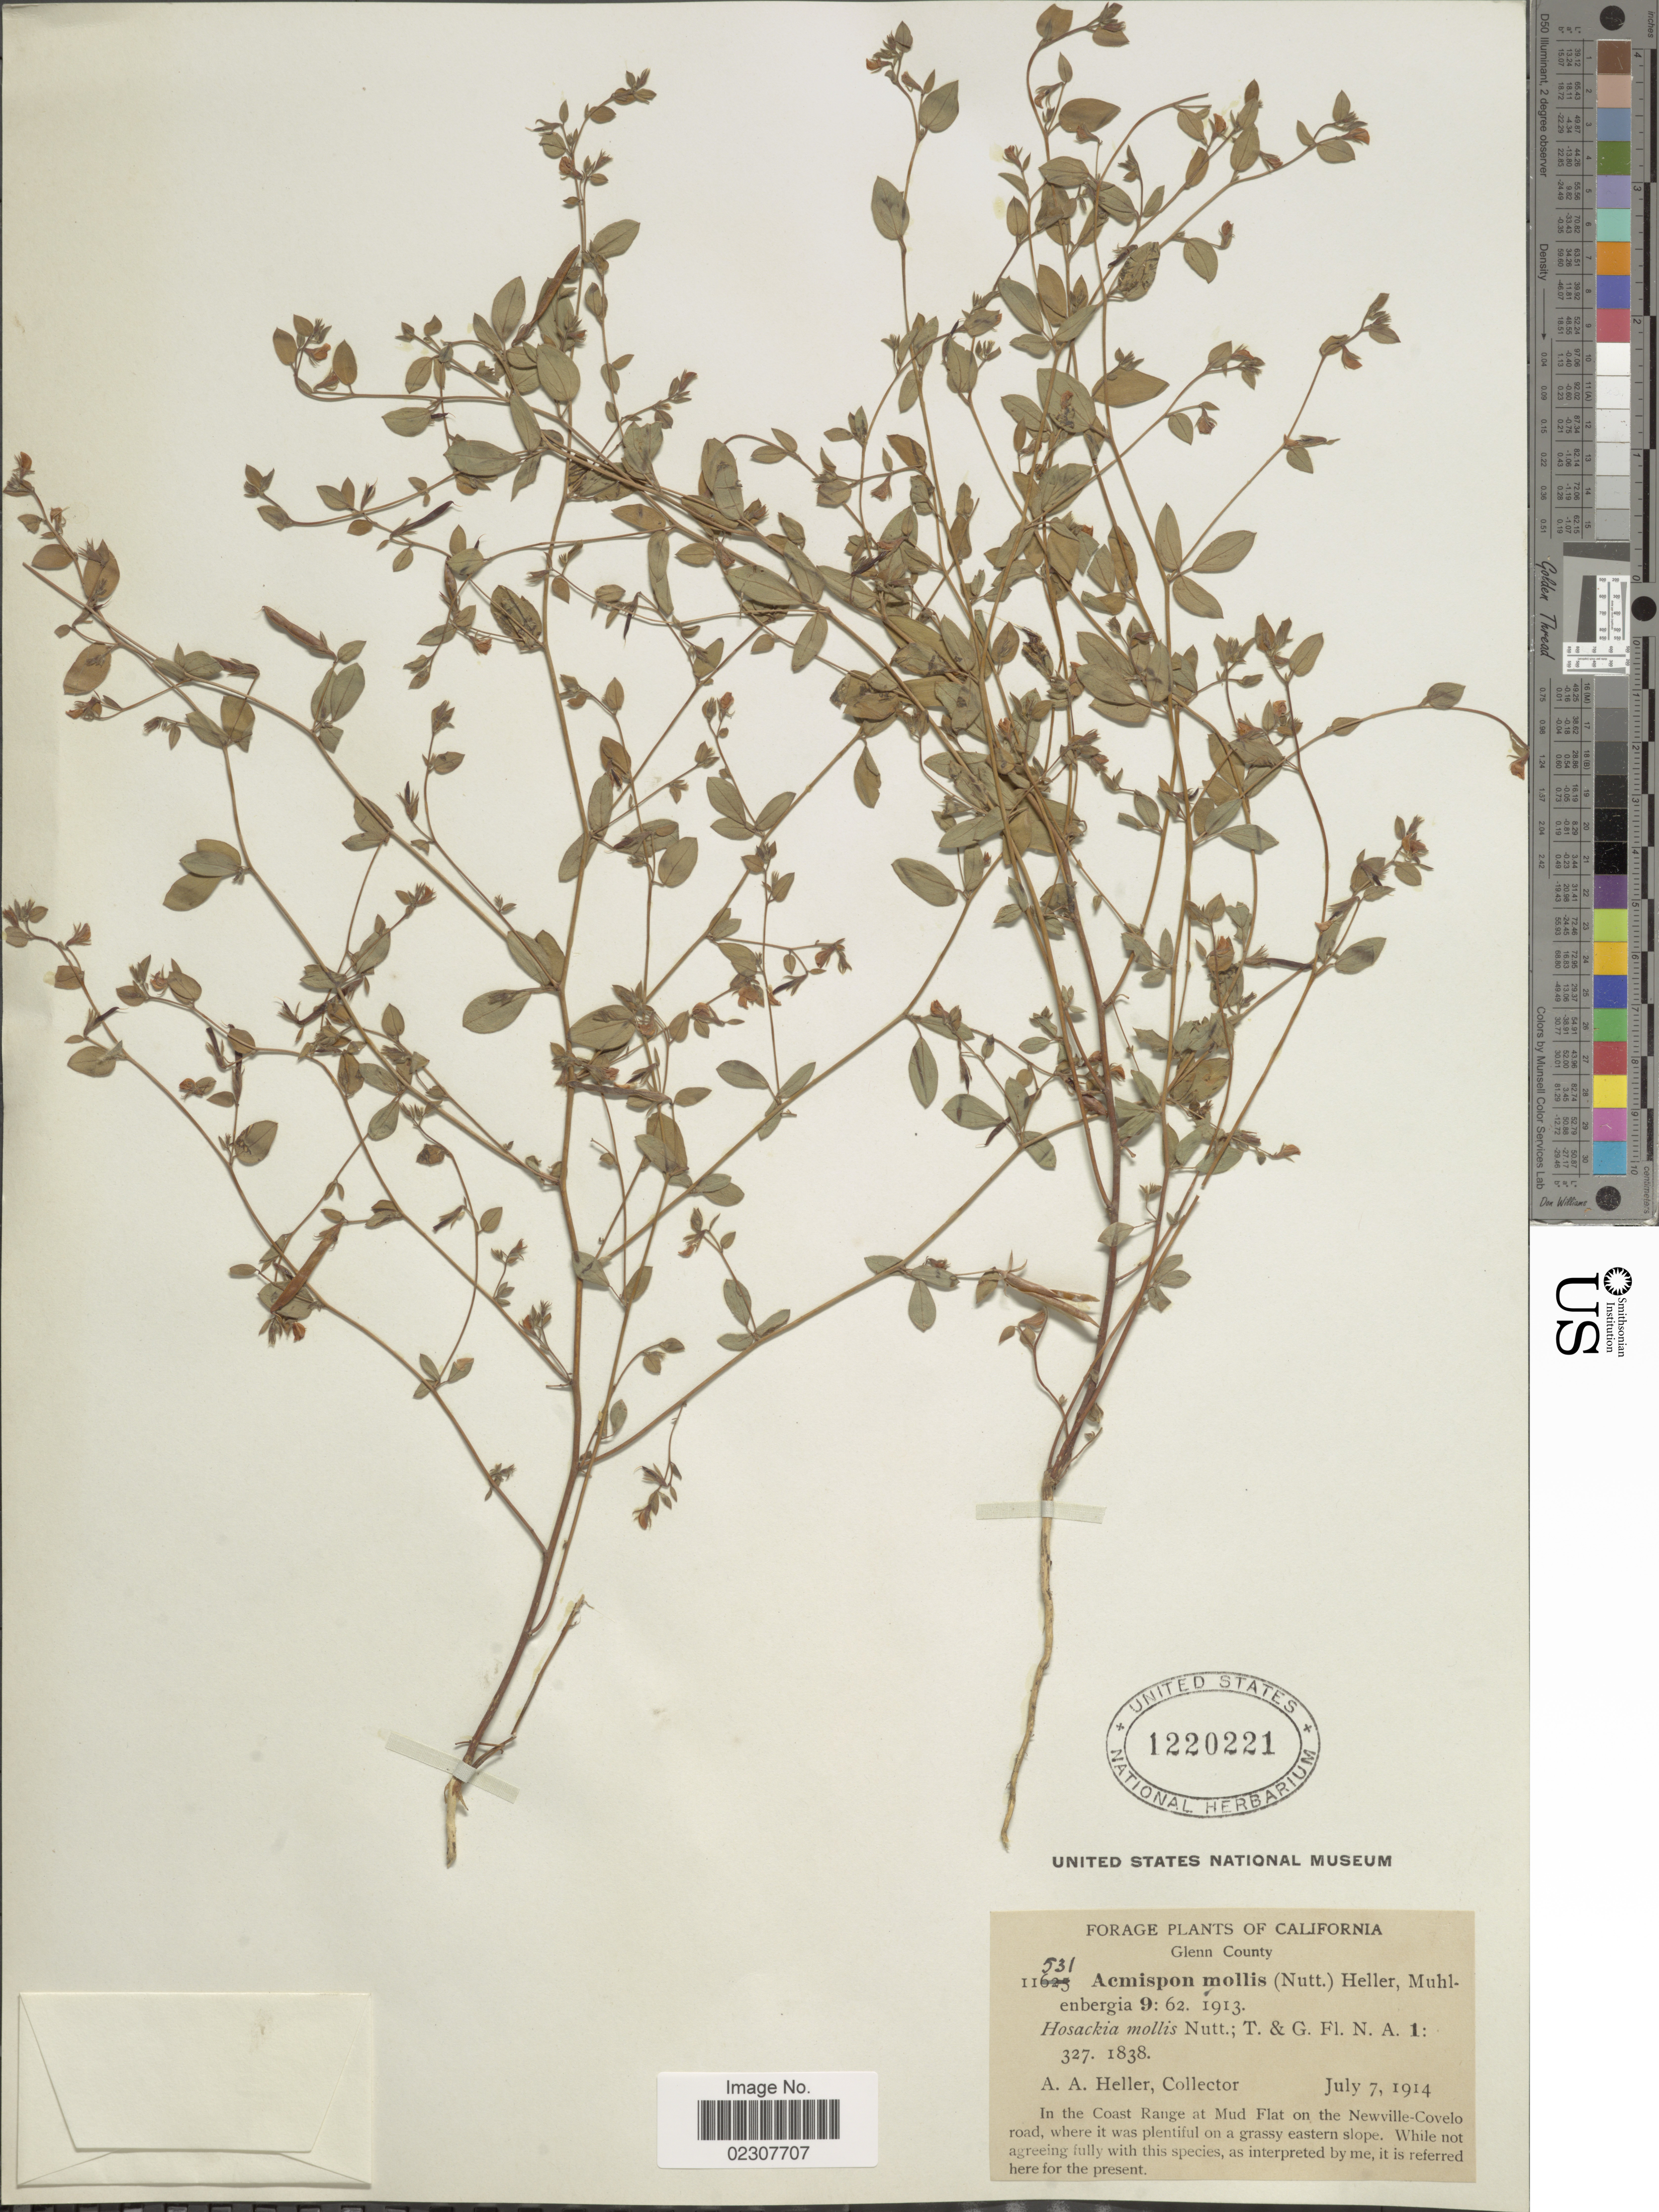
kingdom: Plantae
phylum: Tracheophyta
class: Magnoliopsida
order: Fabales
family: Fabaceae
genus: Acmispon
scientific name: Acmispon mollis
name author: (Nutt.) A. Heller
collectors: A. A. Heller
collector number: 11531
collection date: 1914-07-07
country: United States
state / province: California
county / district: Glenn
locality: Forage of California, Glenn County, In the Coast Range at Mud Flat on the Newville-Covello road, where it was plentiful on a grassy eastern slope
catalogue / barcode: US 1220221